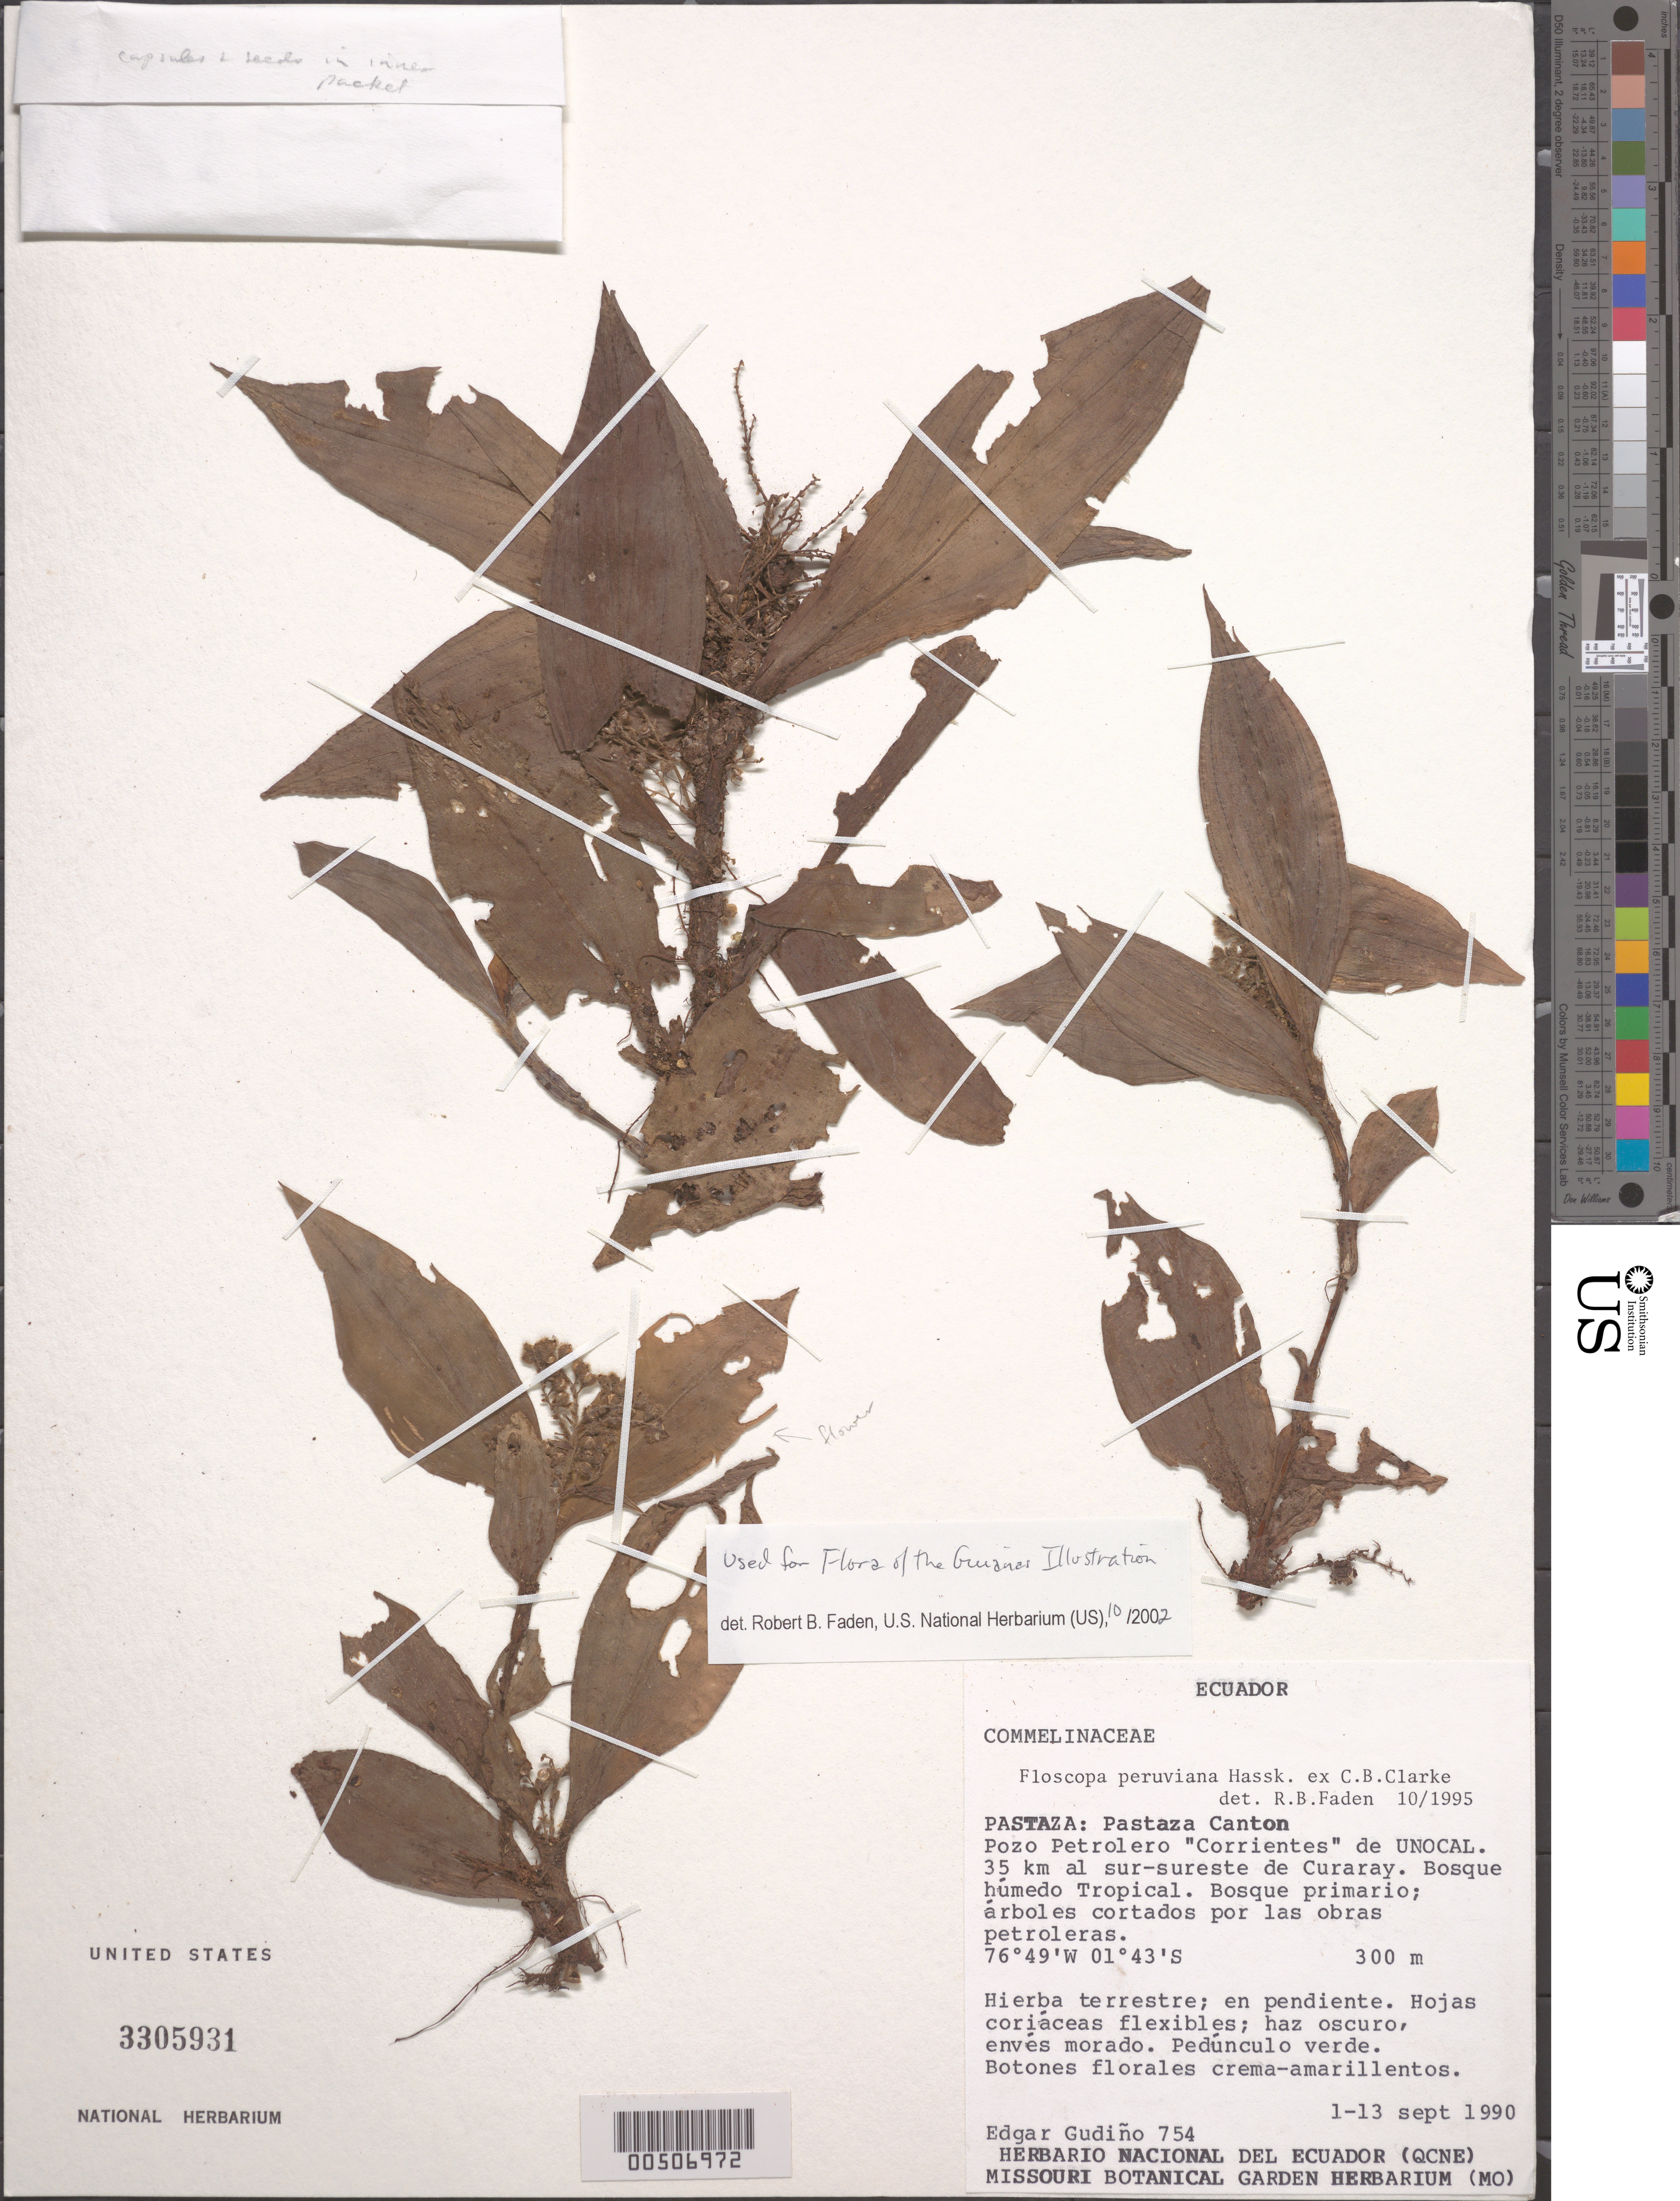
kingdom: Plantae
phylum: Tracheophyta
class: Liliopsida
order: Commelinales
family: Commelinaceae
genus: Floscopa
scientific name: Floscopa peruviana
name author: Hassk. ex C.B. Clarke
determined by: Faden, Robert B., (US), Smithsonian Institution - National Museum of Natural History (UNITED STATES)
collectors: E. Gudiño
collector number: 754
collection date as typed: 01 Sep 1990 to 13 Sep 1990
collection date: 1990-09-01/1990-09-13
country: Ecuador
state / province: Pastaza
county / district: Pastaza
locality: Pastaza Canton, pozo petrolero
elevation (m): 300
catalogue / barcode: US 3305931